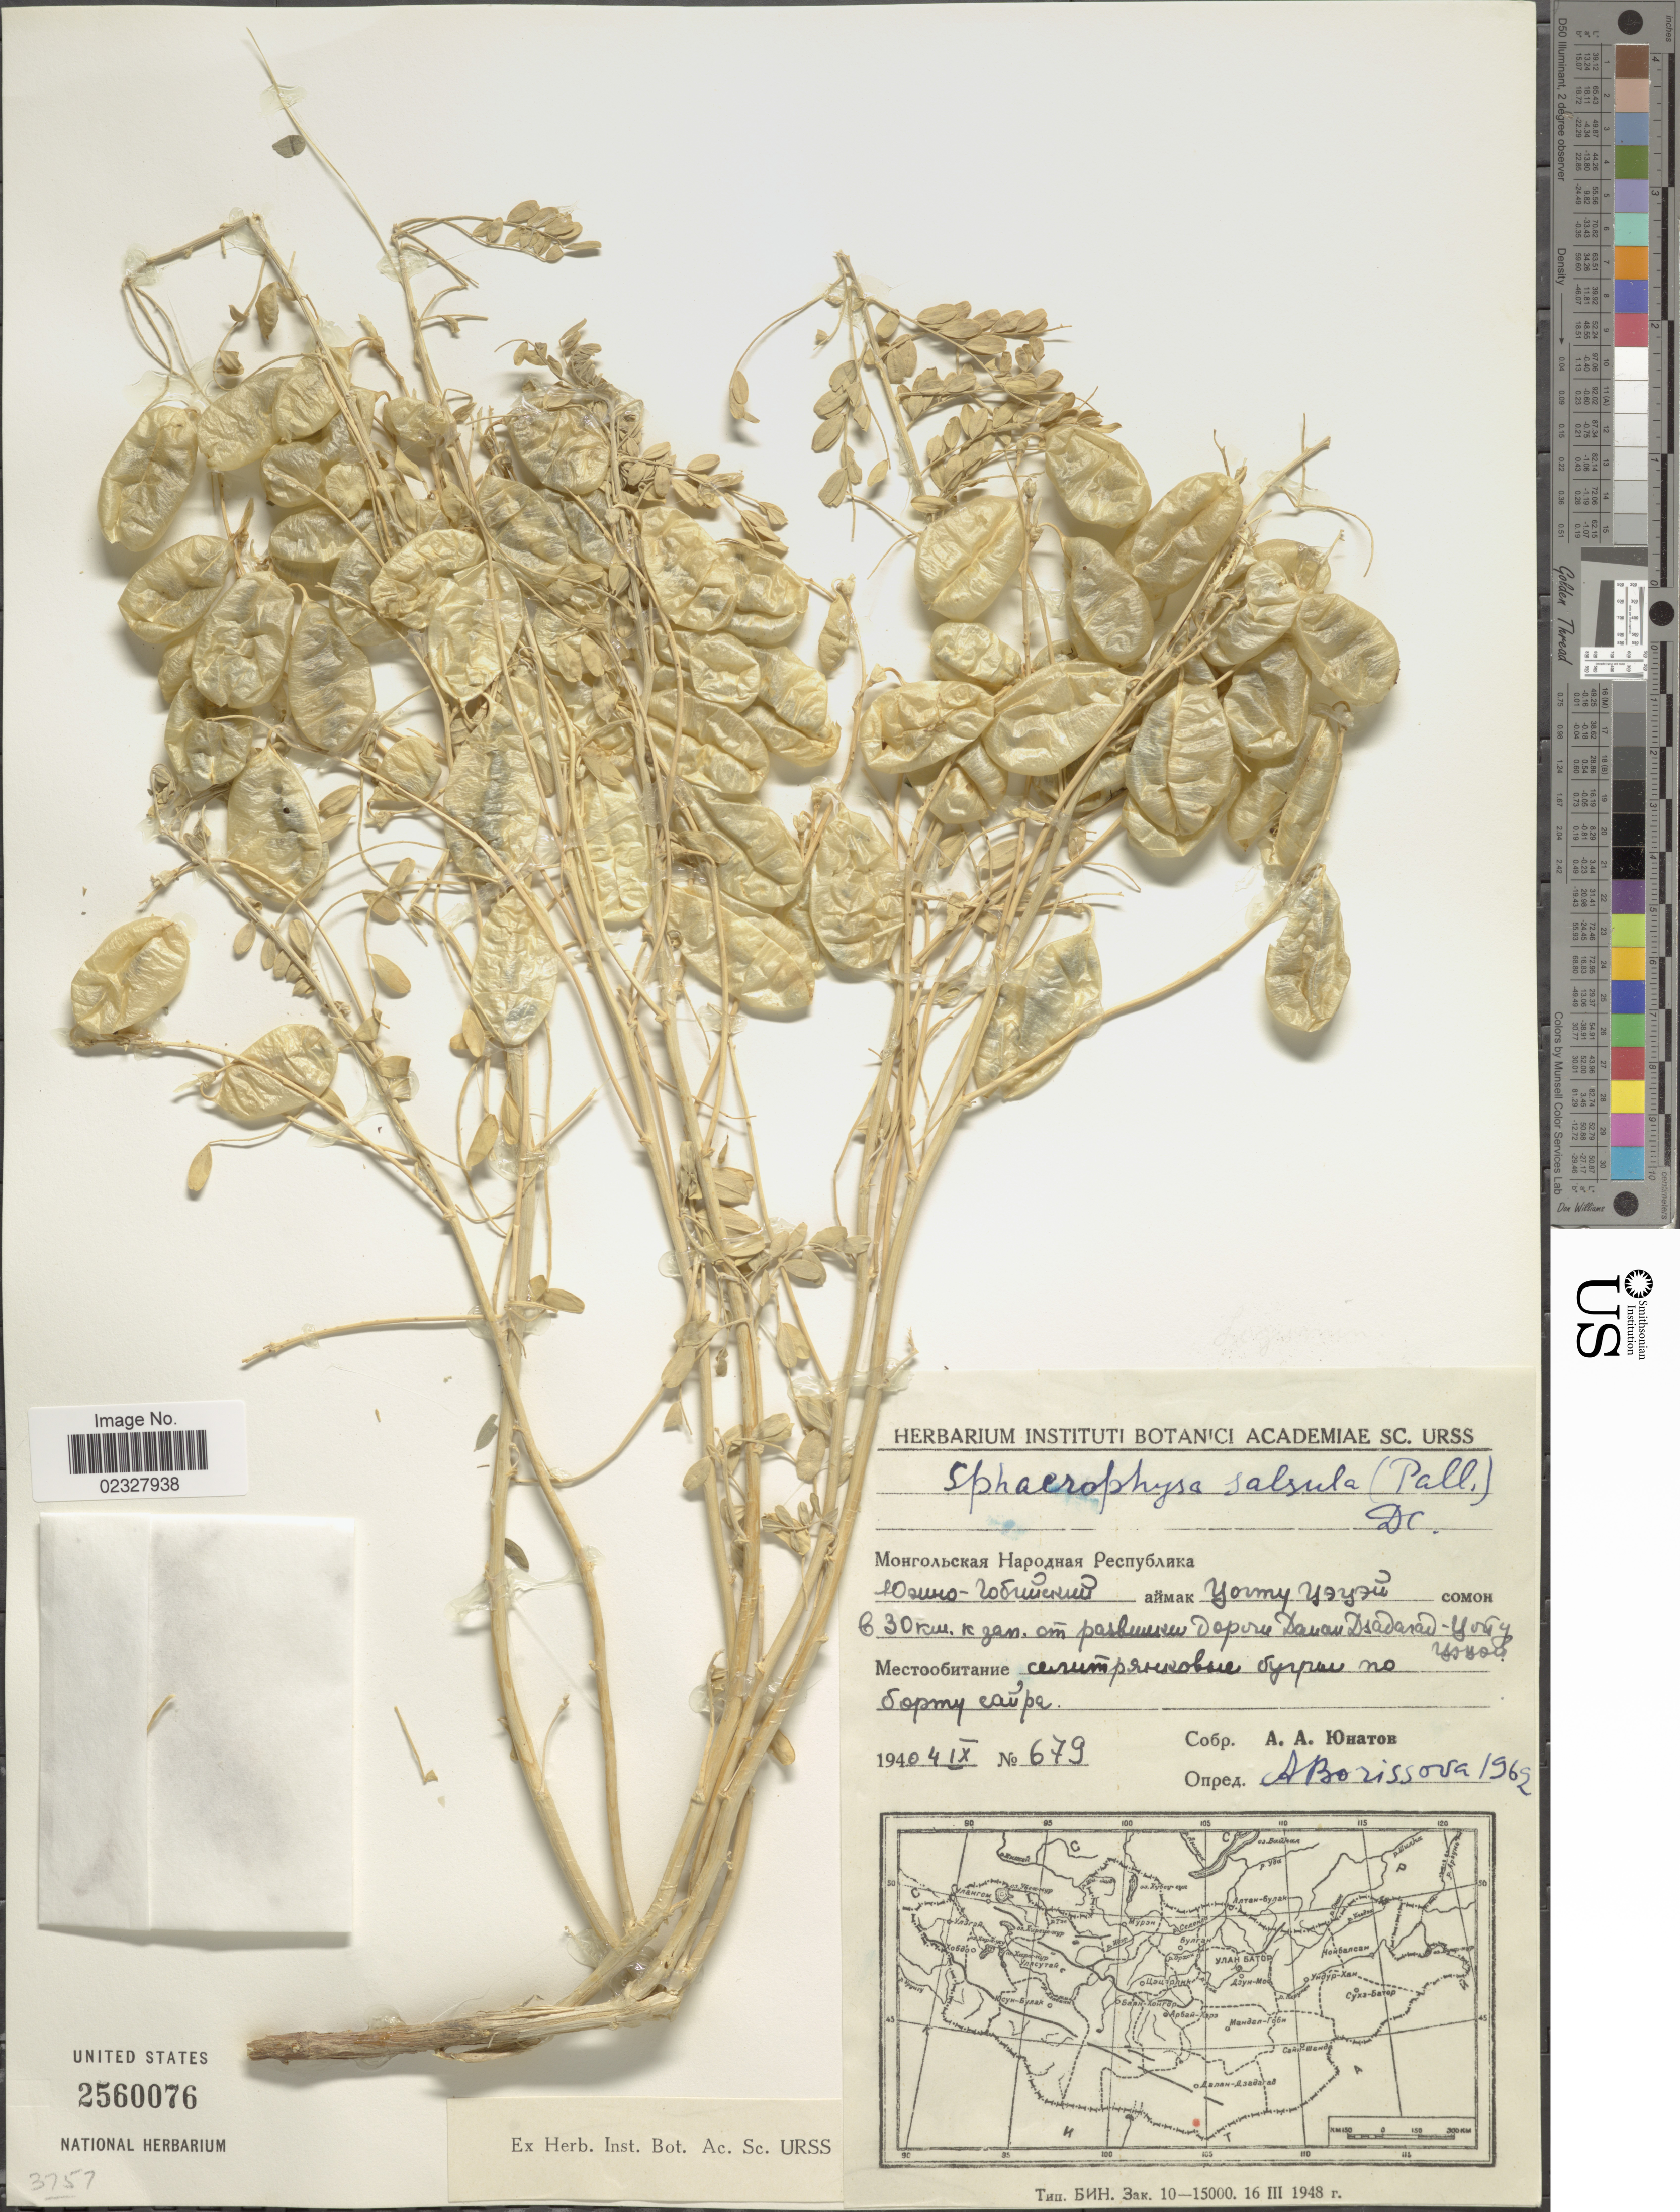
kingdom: Plantae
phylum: Tracheophyta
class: Magnoliopsida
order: Fabales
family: Fabaceae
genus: Sphaerophysa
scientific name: Sphaerophysa salsula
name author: (Pall.) DC.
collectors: A. Unatov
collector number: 679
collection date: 1940-09-04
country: Mongolia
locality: South Gobi Aymak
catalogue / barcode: US 2560076